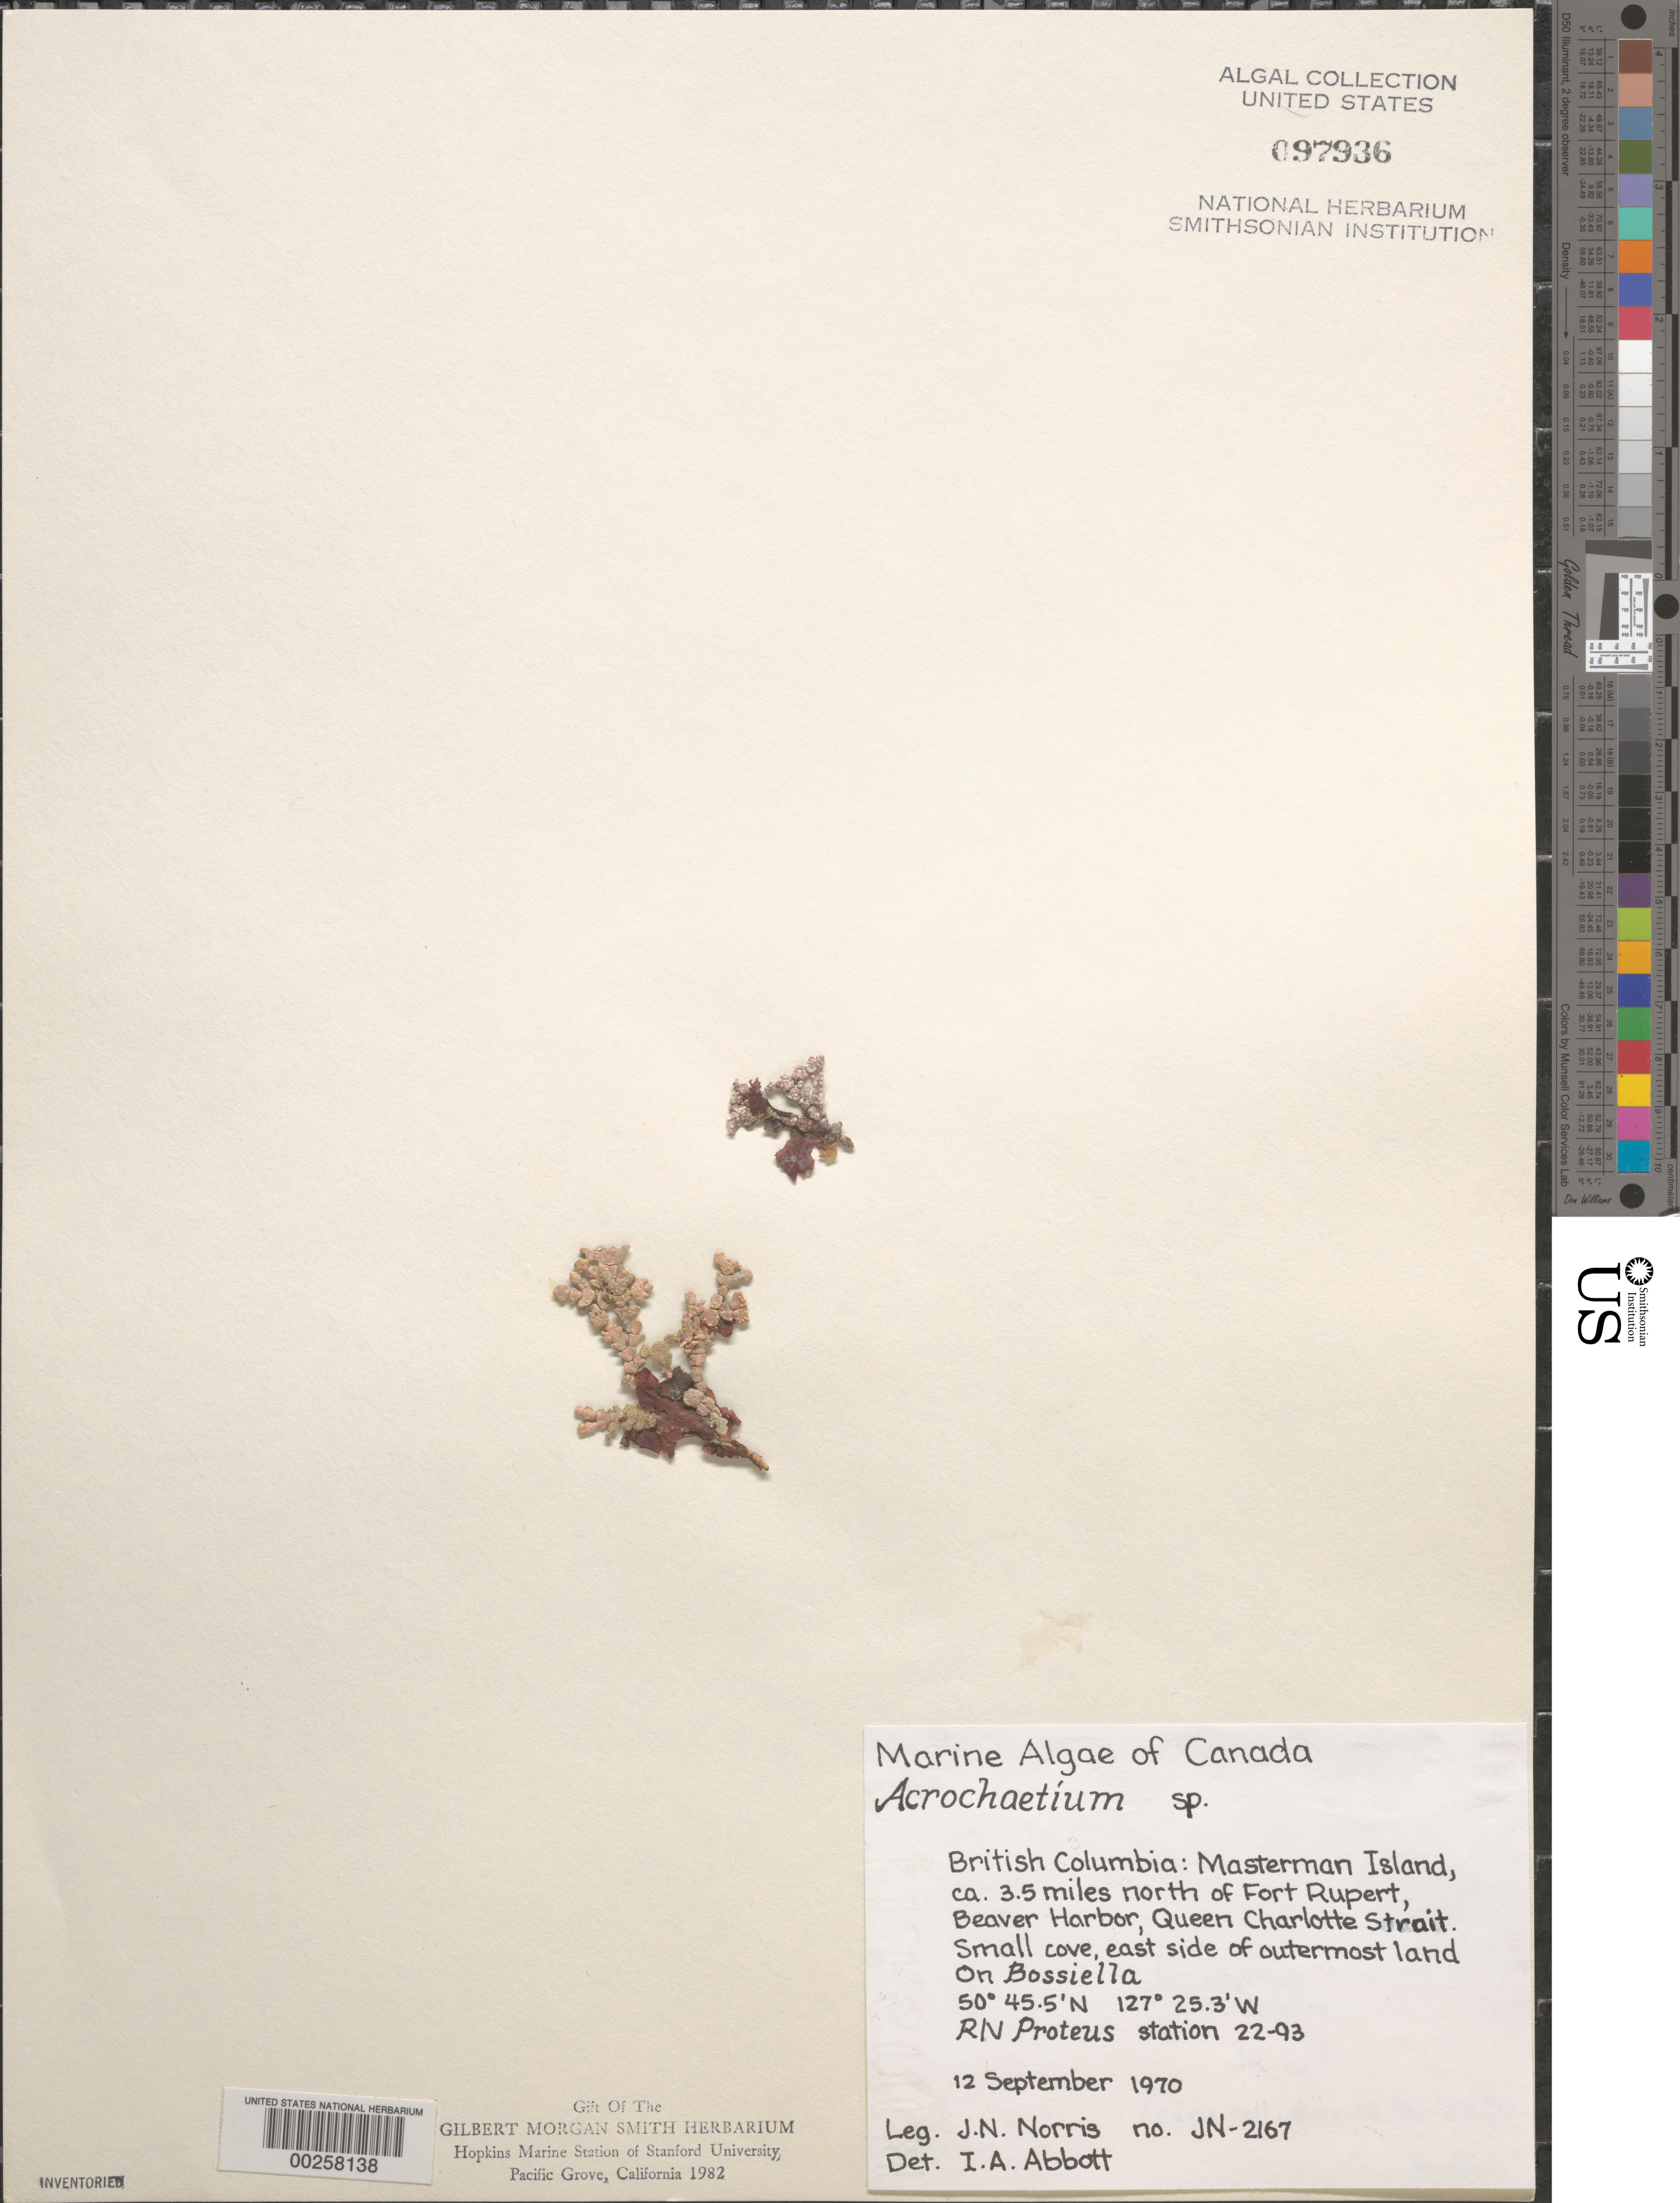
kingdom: Plantae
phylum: Rhodophyta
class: Florideophyceae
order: Acrochaetiales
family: Acrochaetiaceae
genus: Acrochaetium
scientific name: Acrochaetium sp.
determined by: Abbott, Isabella A.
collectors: J. N. Norris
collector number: JN-2167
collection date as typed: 12 Sep 1970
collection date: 1970-09-12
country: Canada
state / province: British Columbia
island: Masterman Island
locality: Ca. 3.5 miles north of Fort Rupert, Beaver Harbor, Queen Charlotte Strait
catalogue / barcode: US 97936